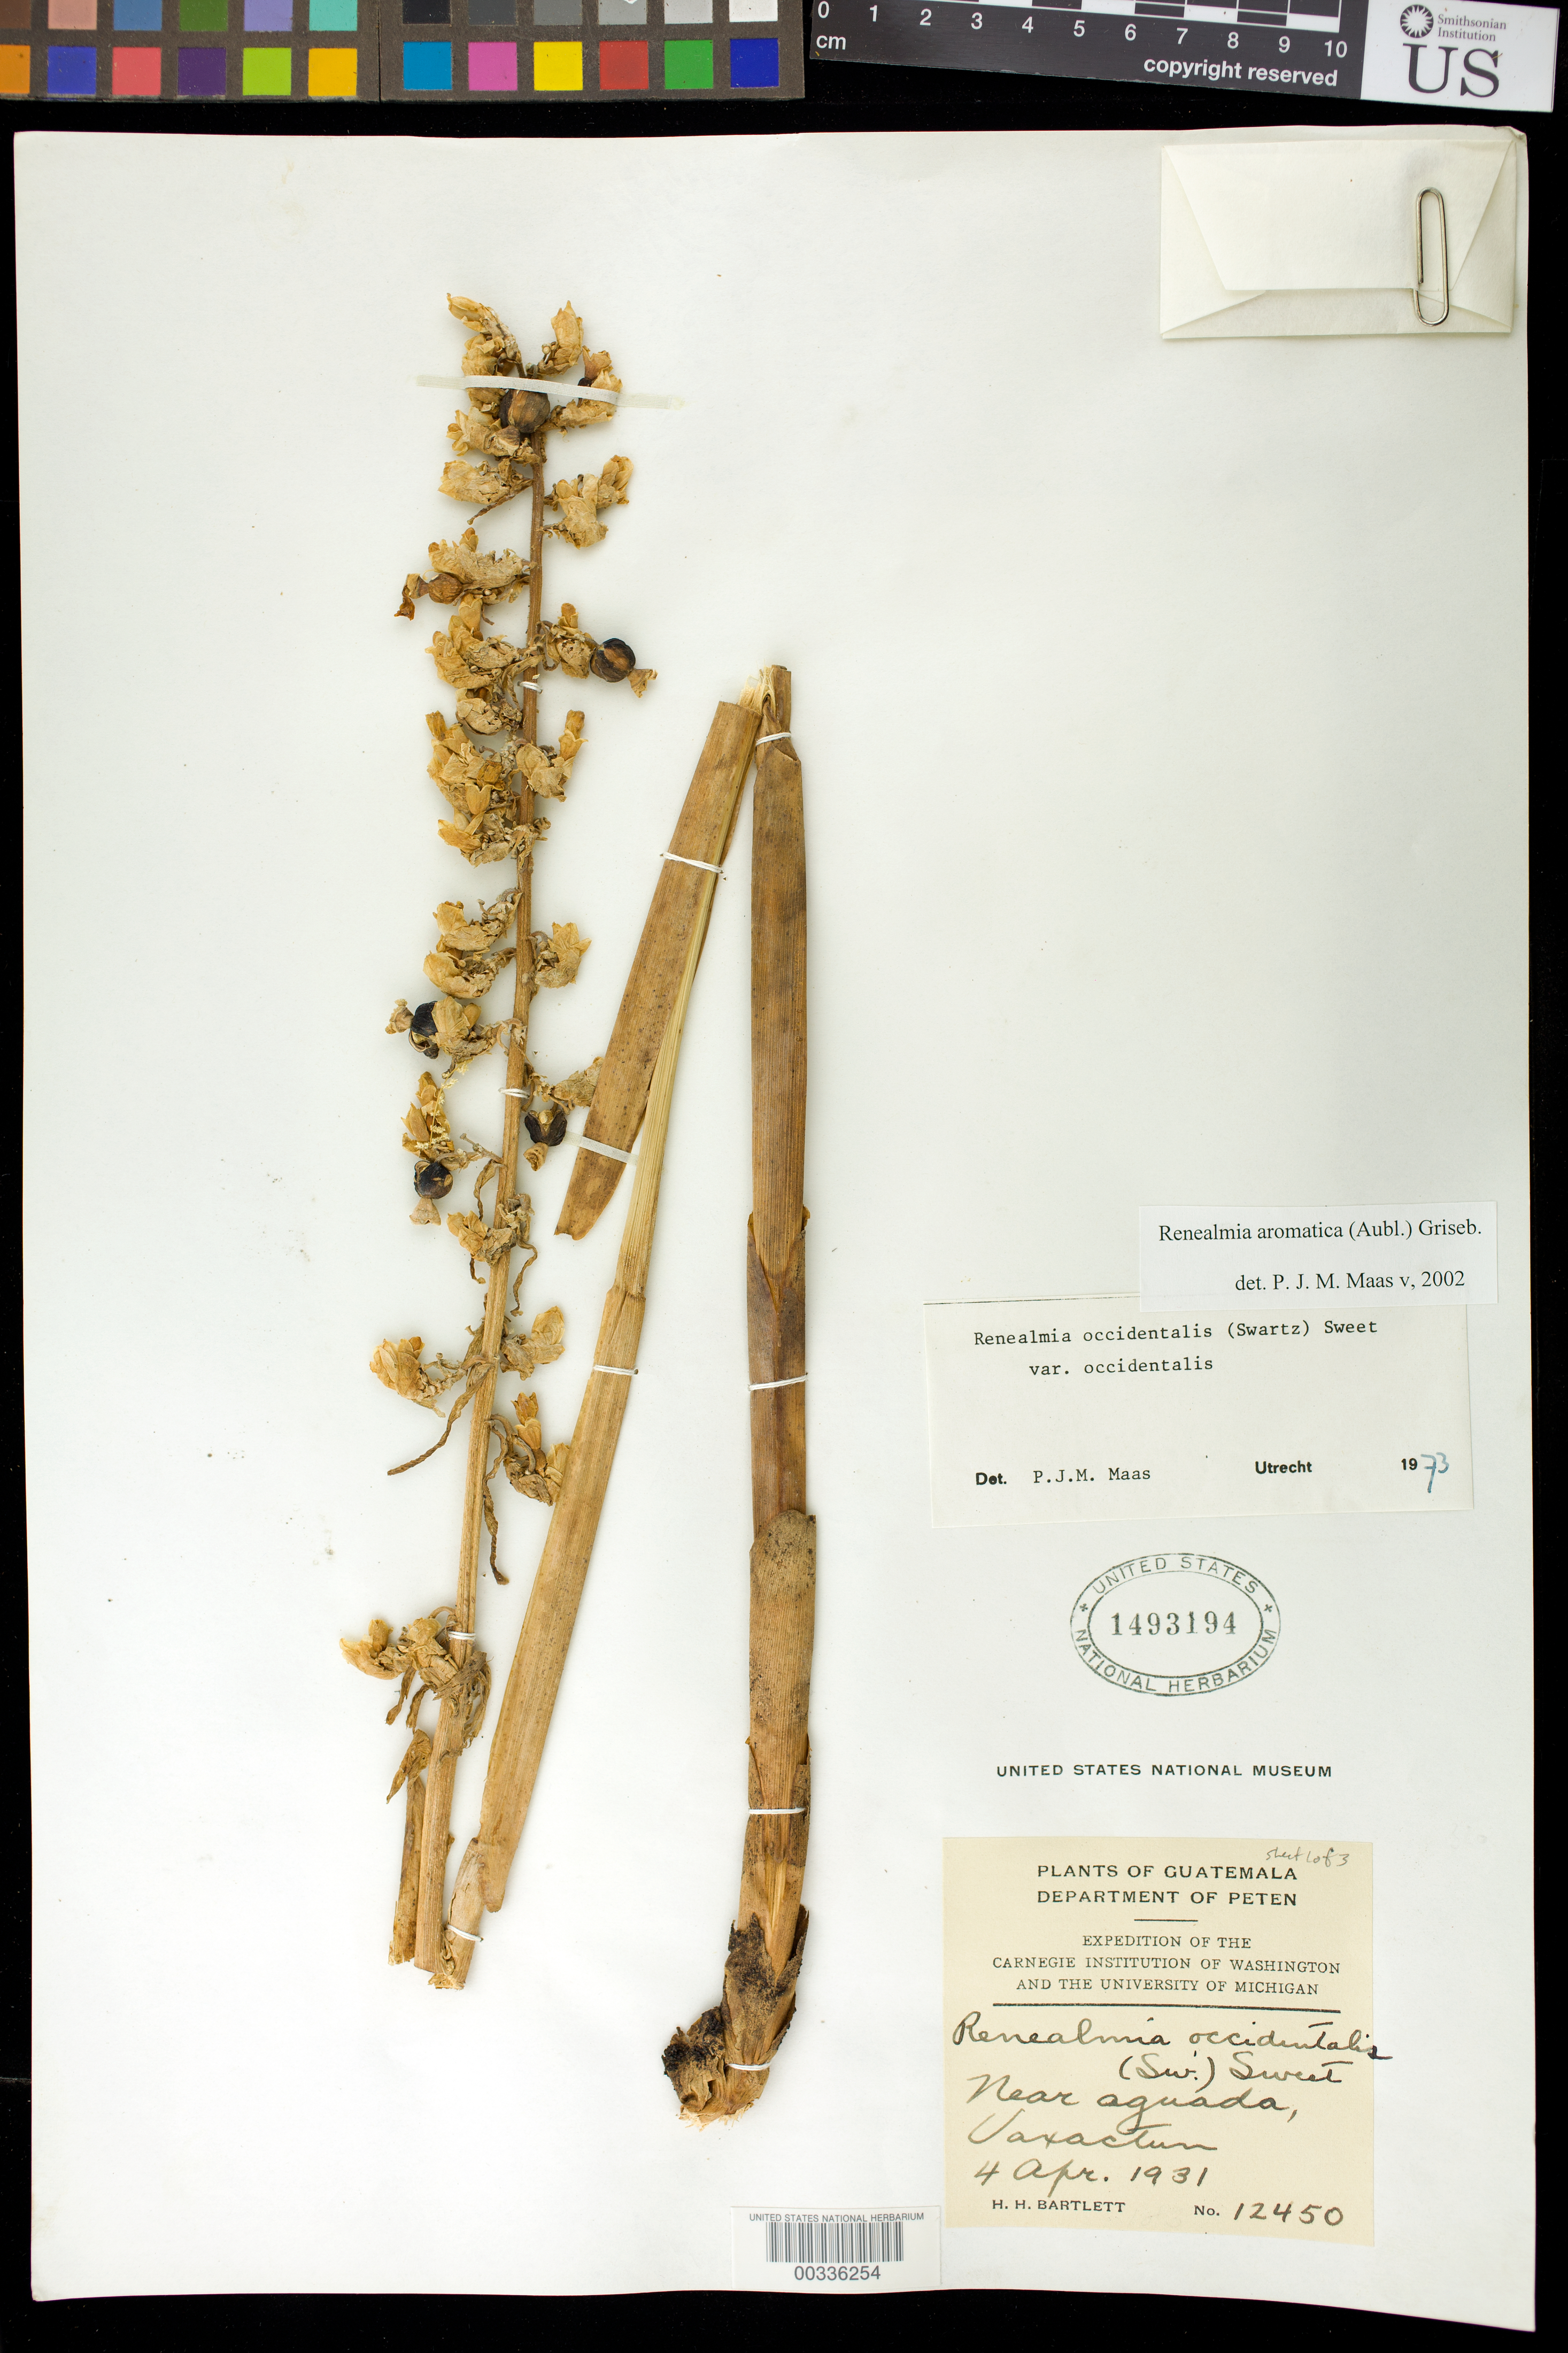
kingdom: Plantae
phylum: Tracheophyta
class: Liliopsida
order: Zingiberales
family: Zingiberaceae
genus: Renealmia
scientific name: Renealmia aromatica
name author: (Aubl.) Griseb.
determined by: Maas, Paul J. M.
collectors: H. H. Bartlett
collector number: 12450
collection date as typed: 04 Apr 1931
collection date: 1931-04-04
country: Guatemala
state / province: El Petén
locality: Near Aguada, Uaxactún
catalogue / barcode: US 1493194